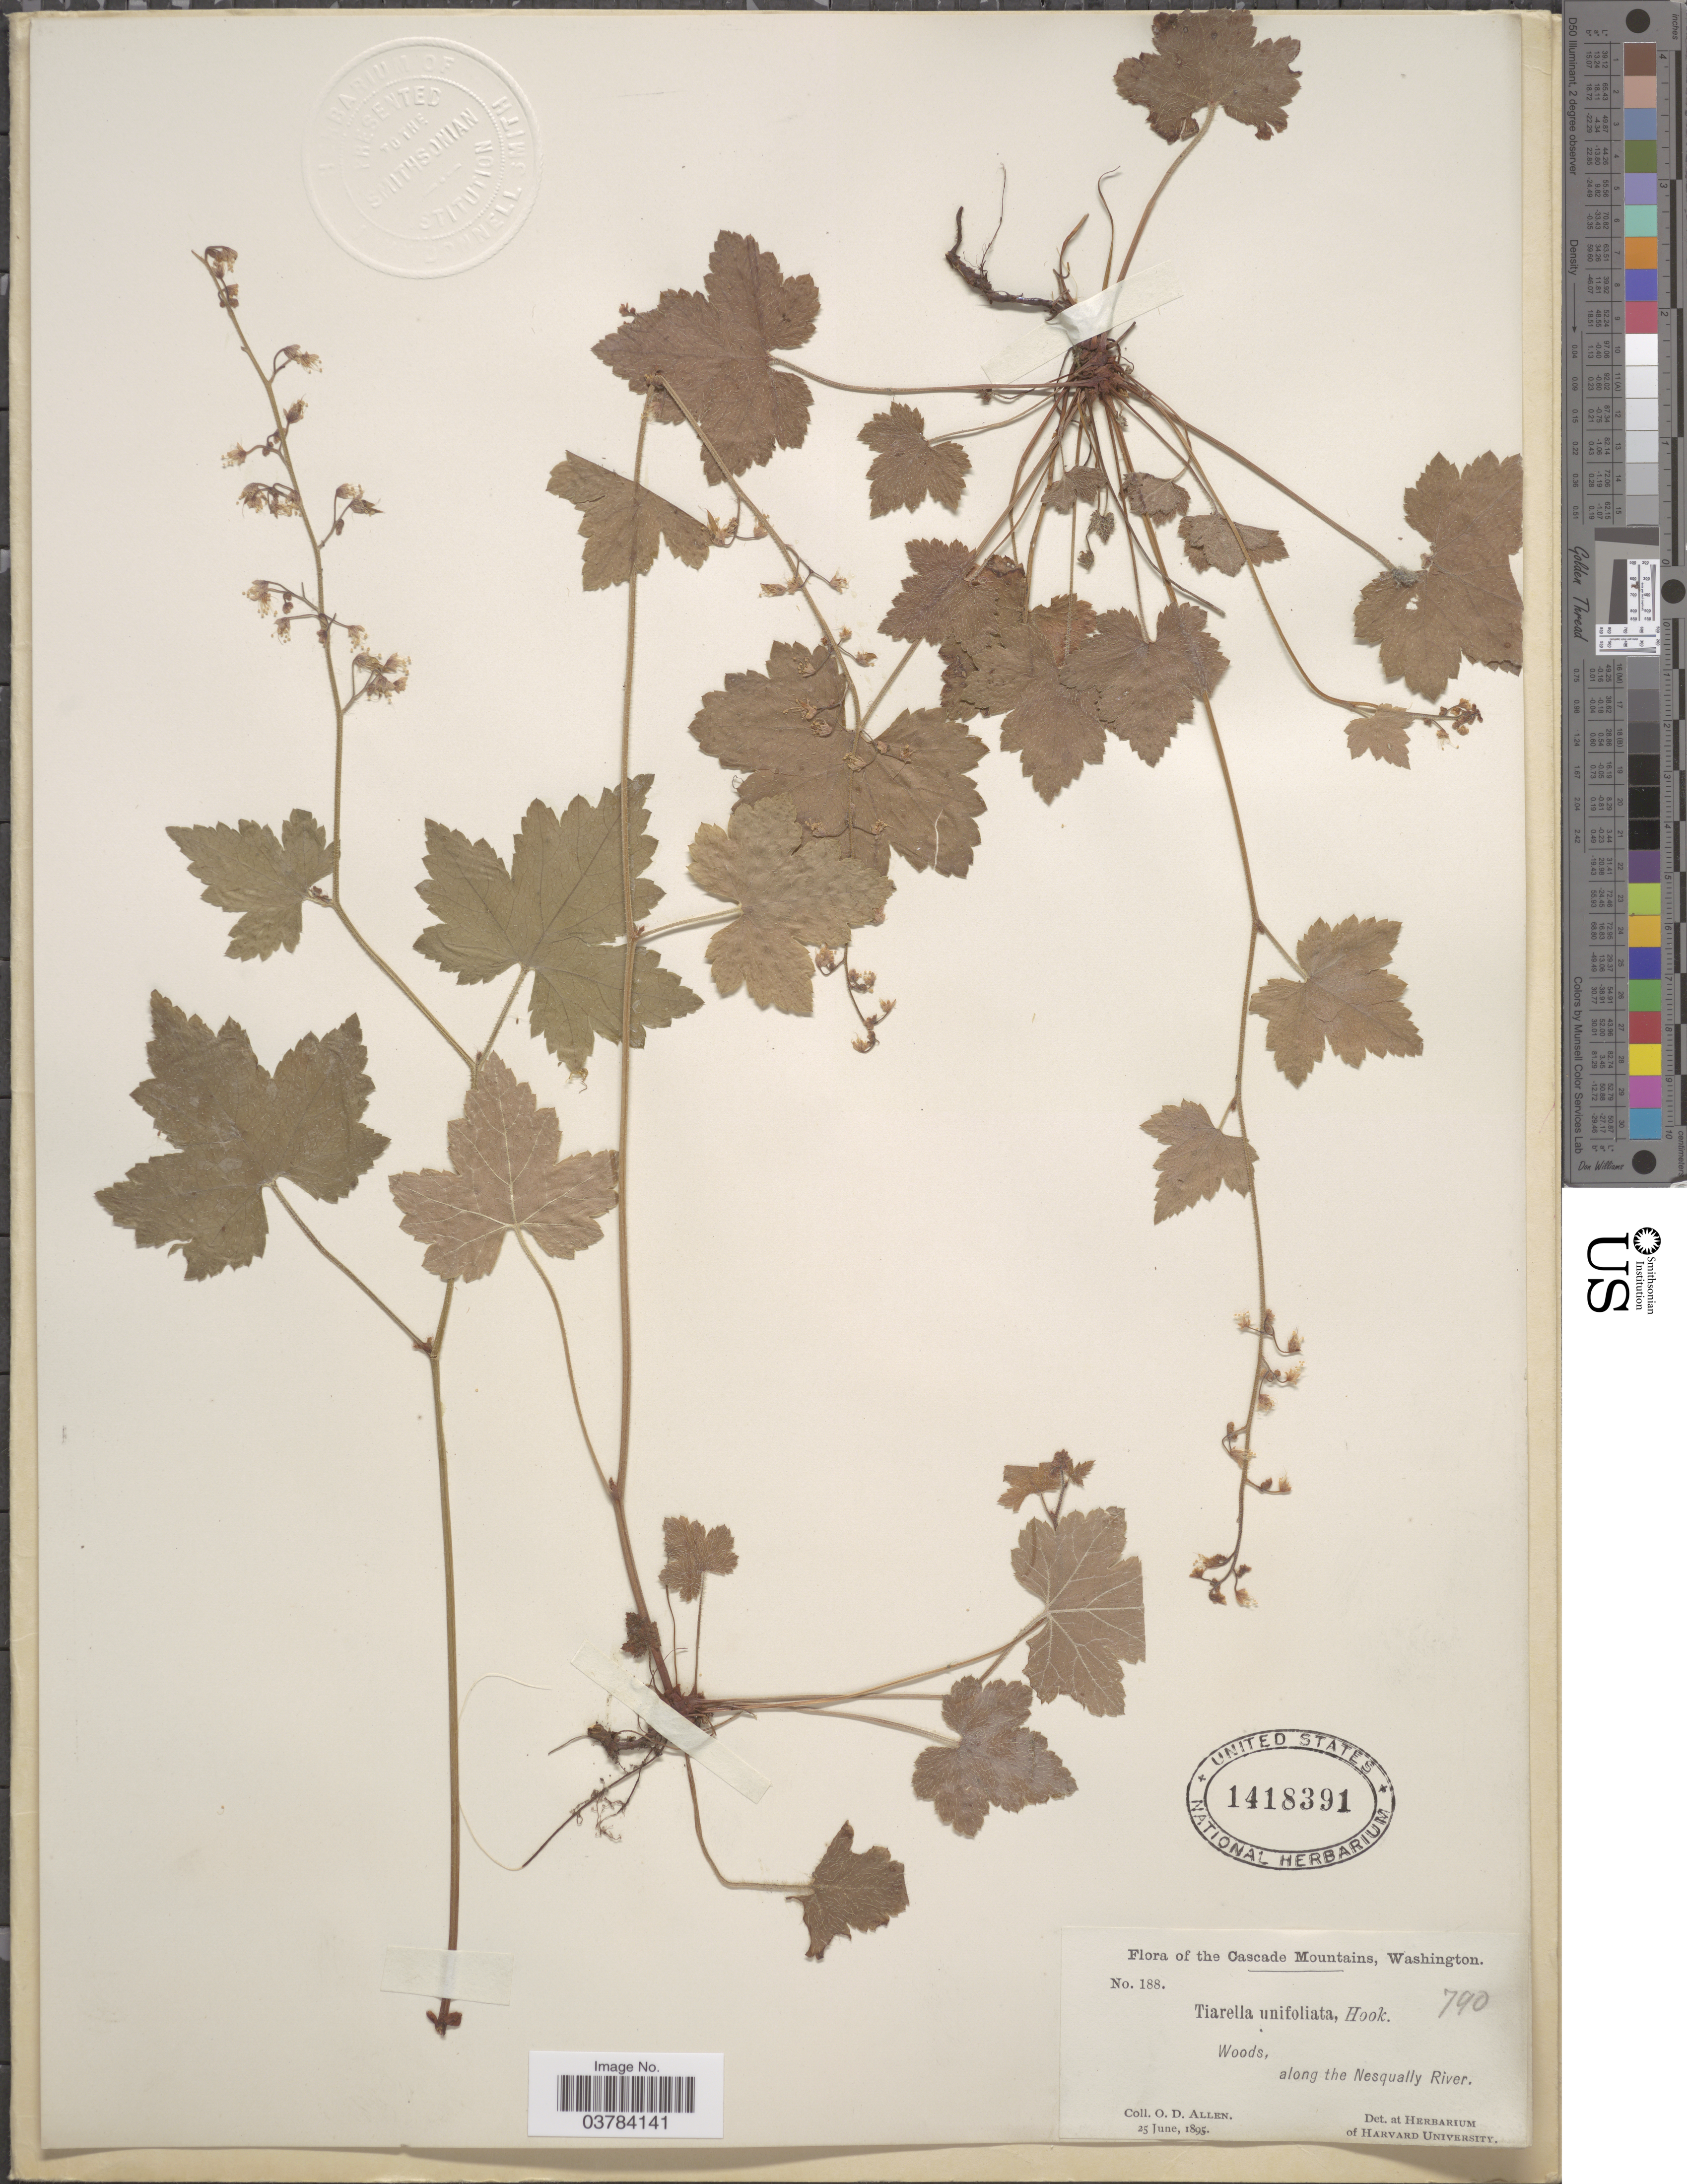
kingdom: Plantae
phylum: Tracheophyta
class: Magnoliopsida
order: Saxifragales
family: Saxifragaceae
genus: Tiarella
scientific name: Tiarella unifoliata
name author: Hook.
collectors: O. D. Allen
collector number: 188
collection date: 1895-06-25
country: United States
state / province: Washington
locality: The Cascade Mountains. Woods, along the Nesqually River.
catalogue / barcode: US 1418391